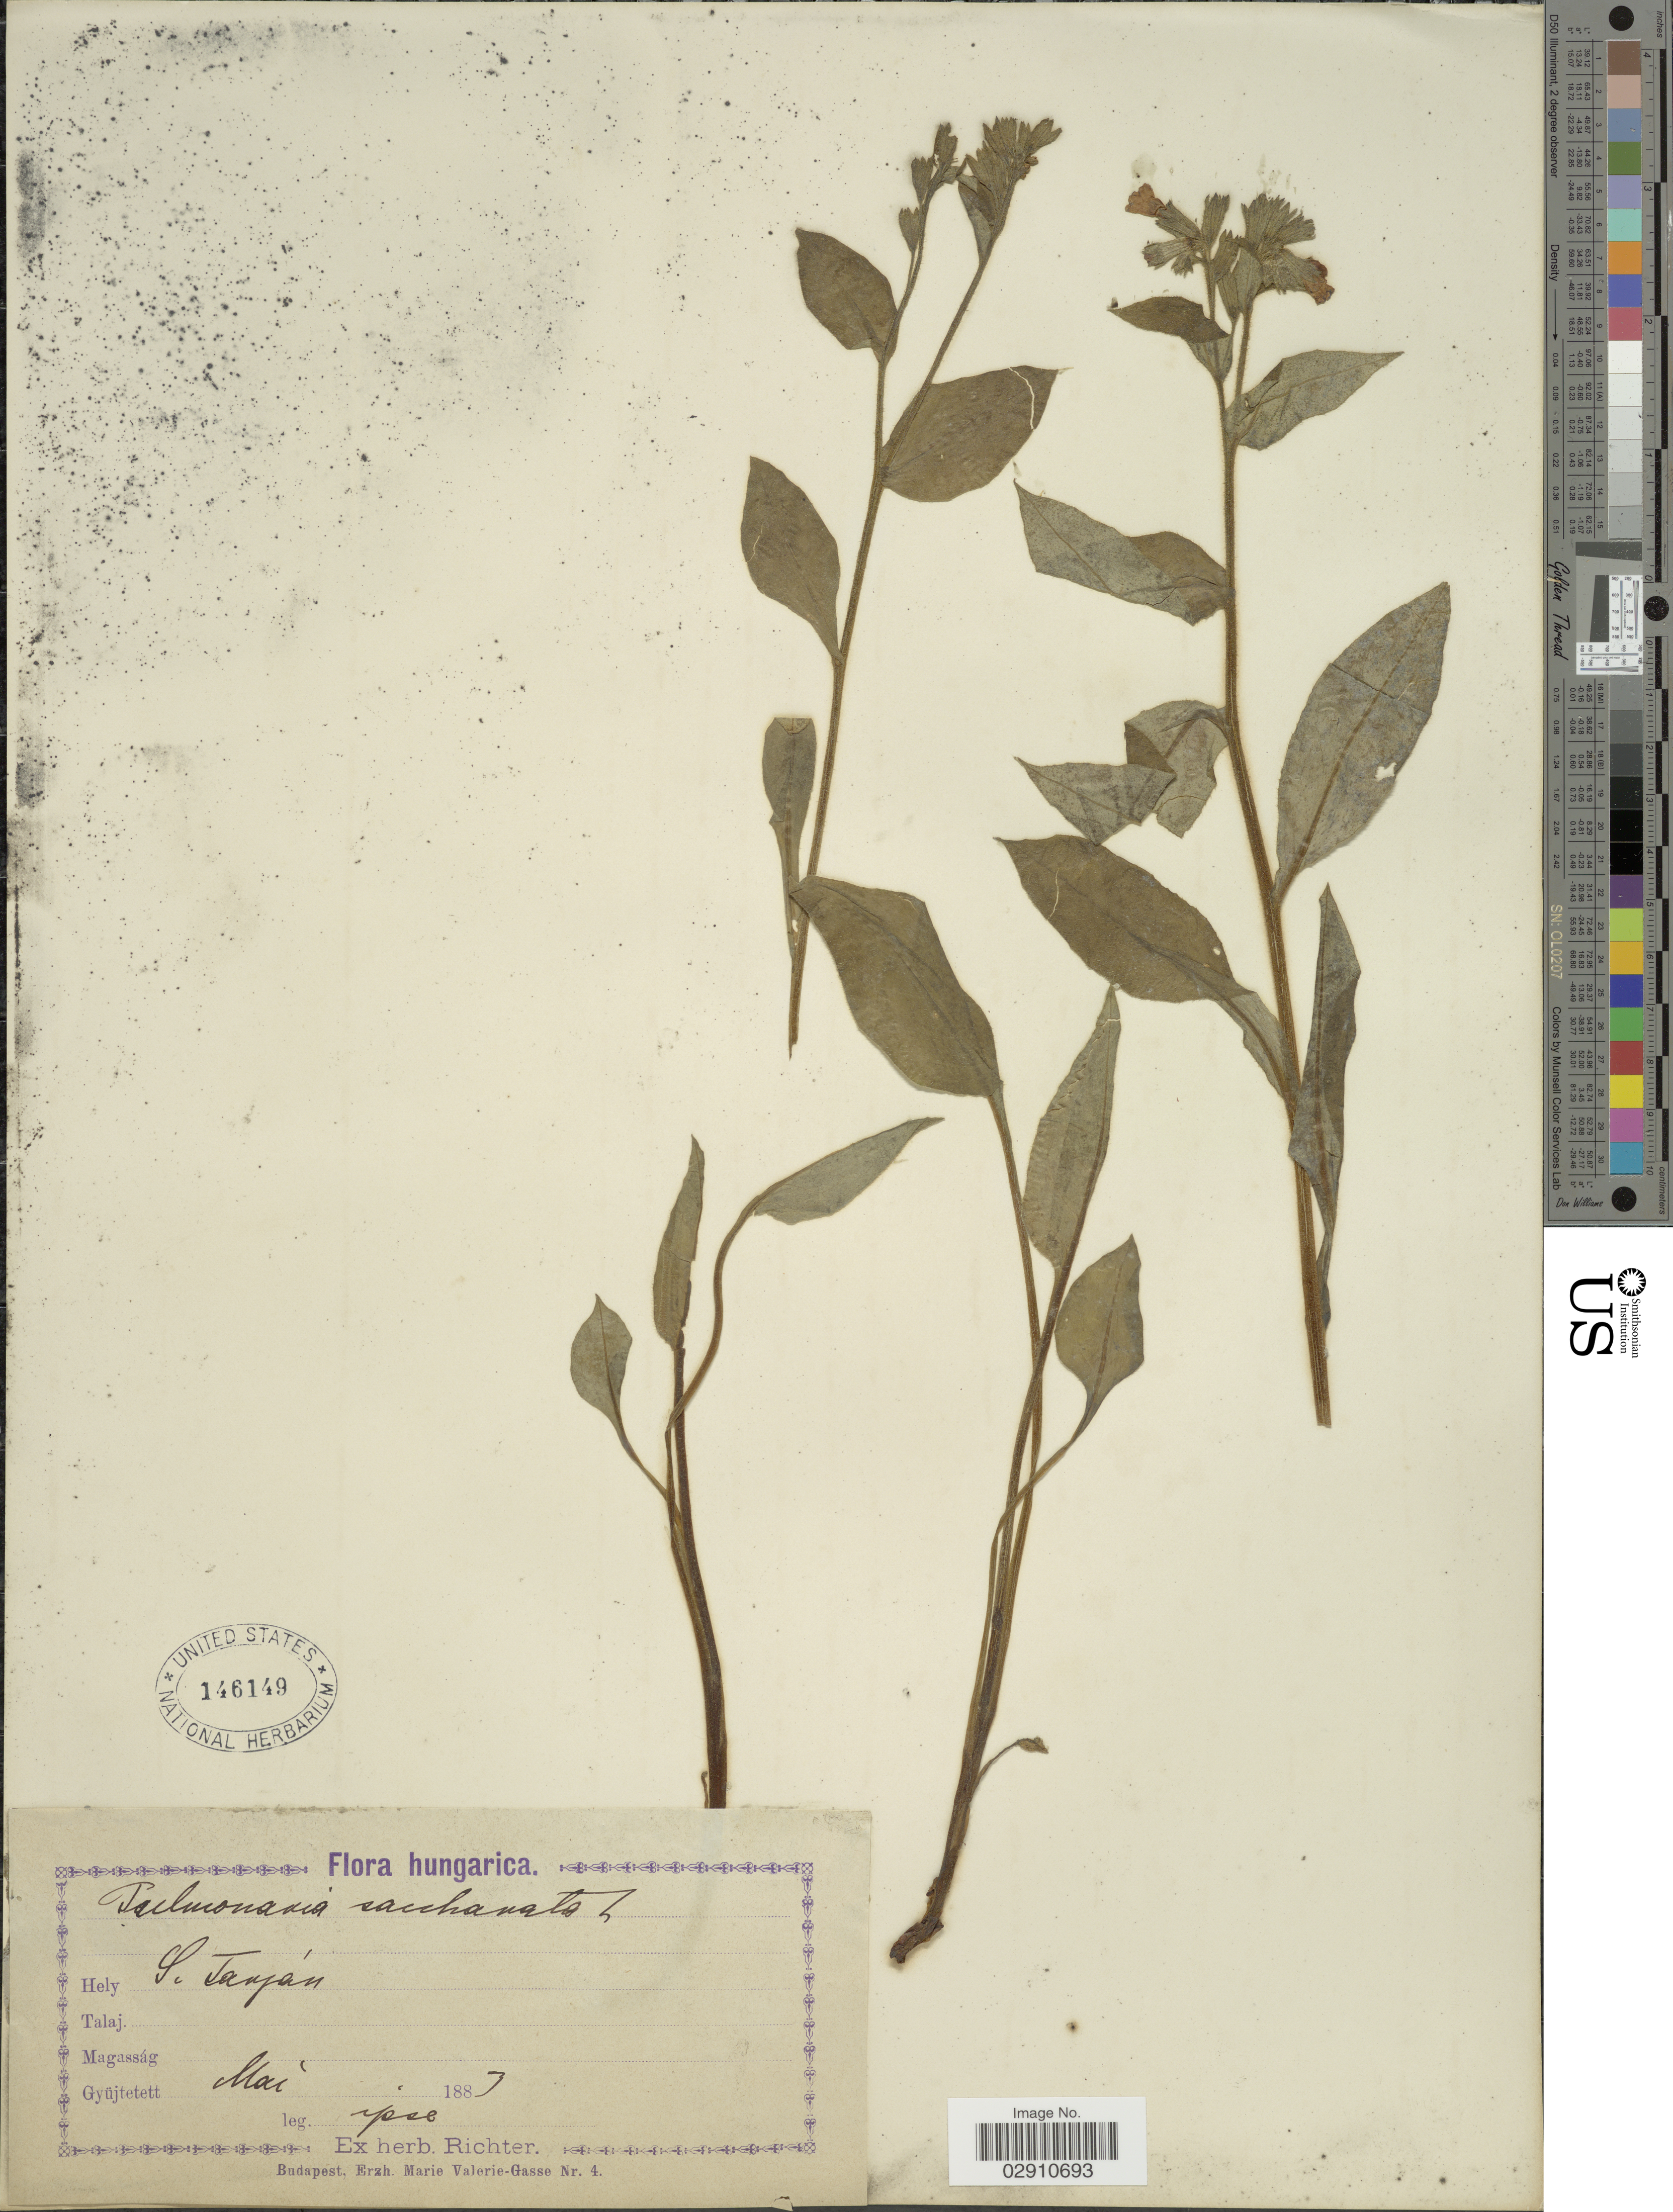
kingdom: Plantae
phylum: Tracheophyta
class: Magnoliopsida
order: Boraginales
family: Boraginaceae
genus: Pulmonaria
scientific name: Pulmonaria saccharata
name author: Mill.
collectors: Ex herb. L. Richter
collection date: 1887-05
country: Hungary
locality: S. Tanján.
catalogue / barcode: US 146149